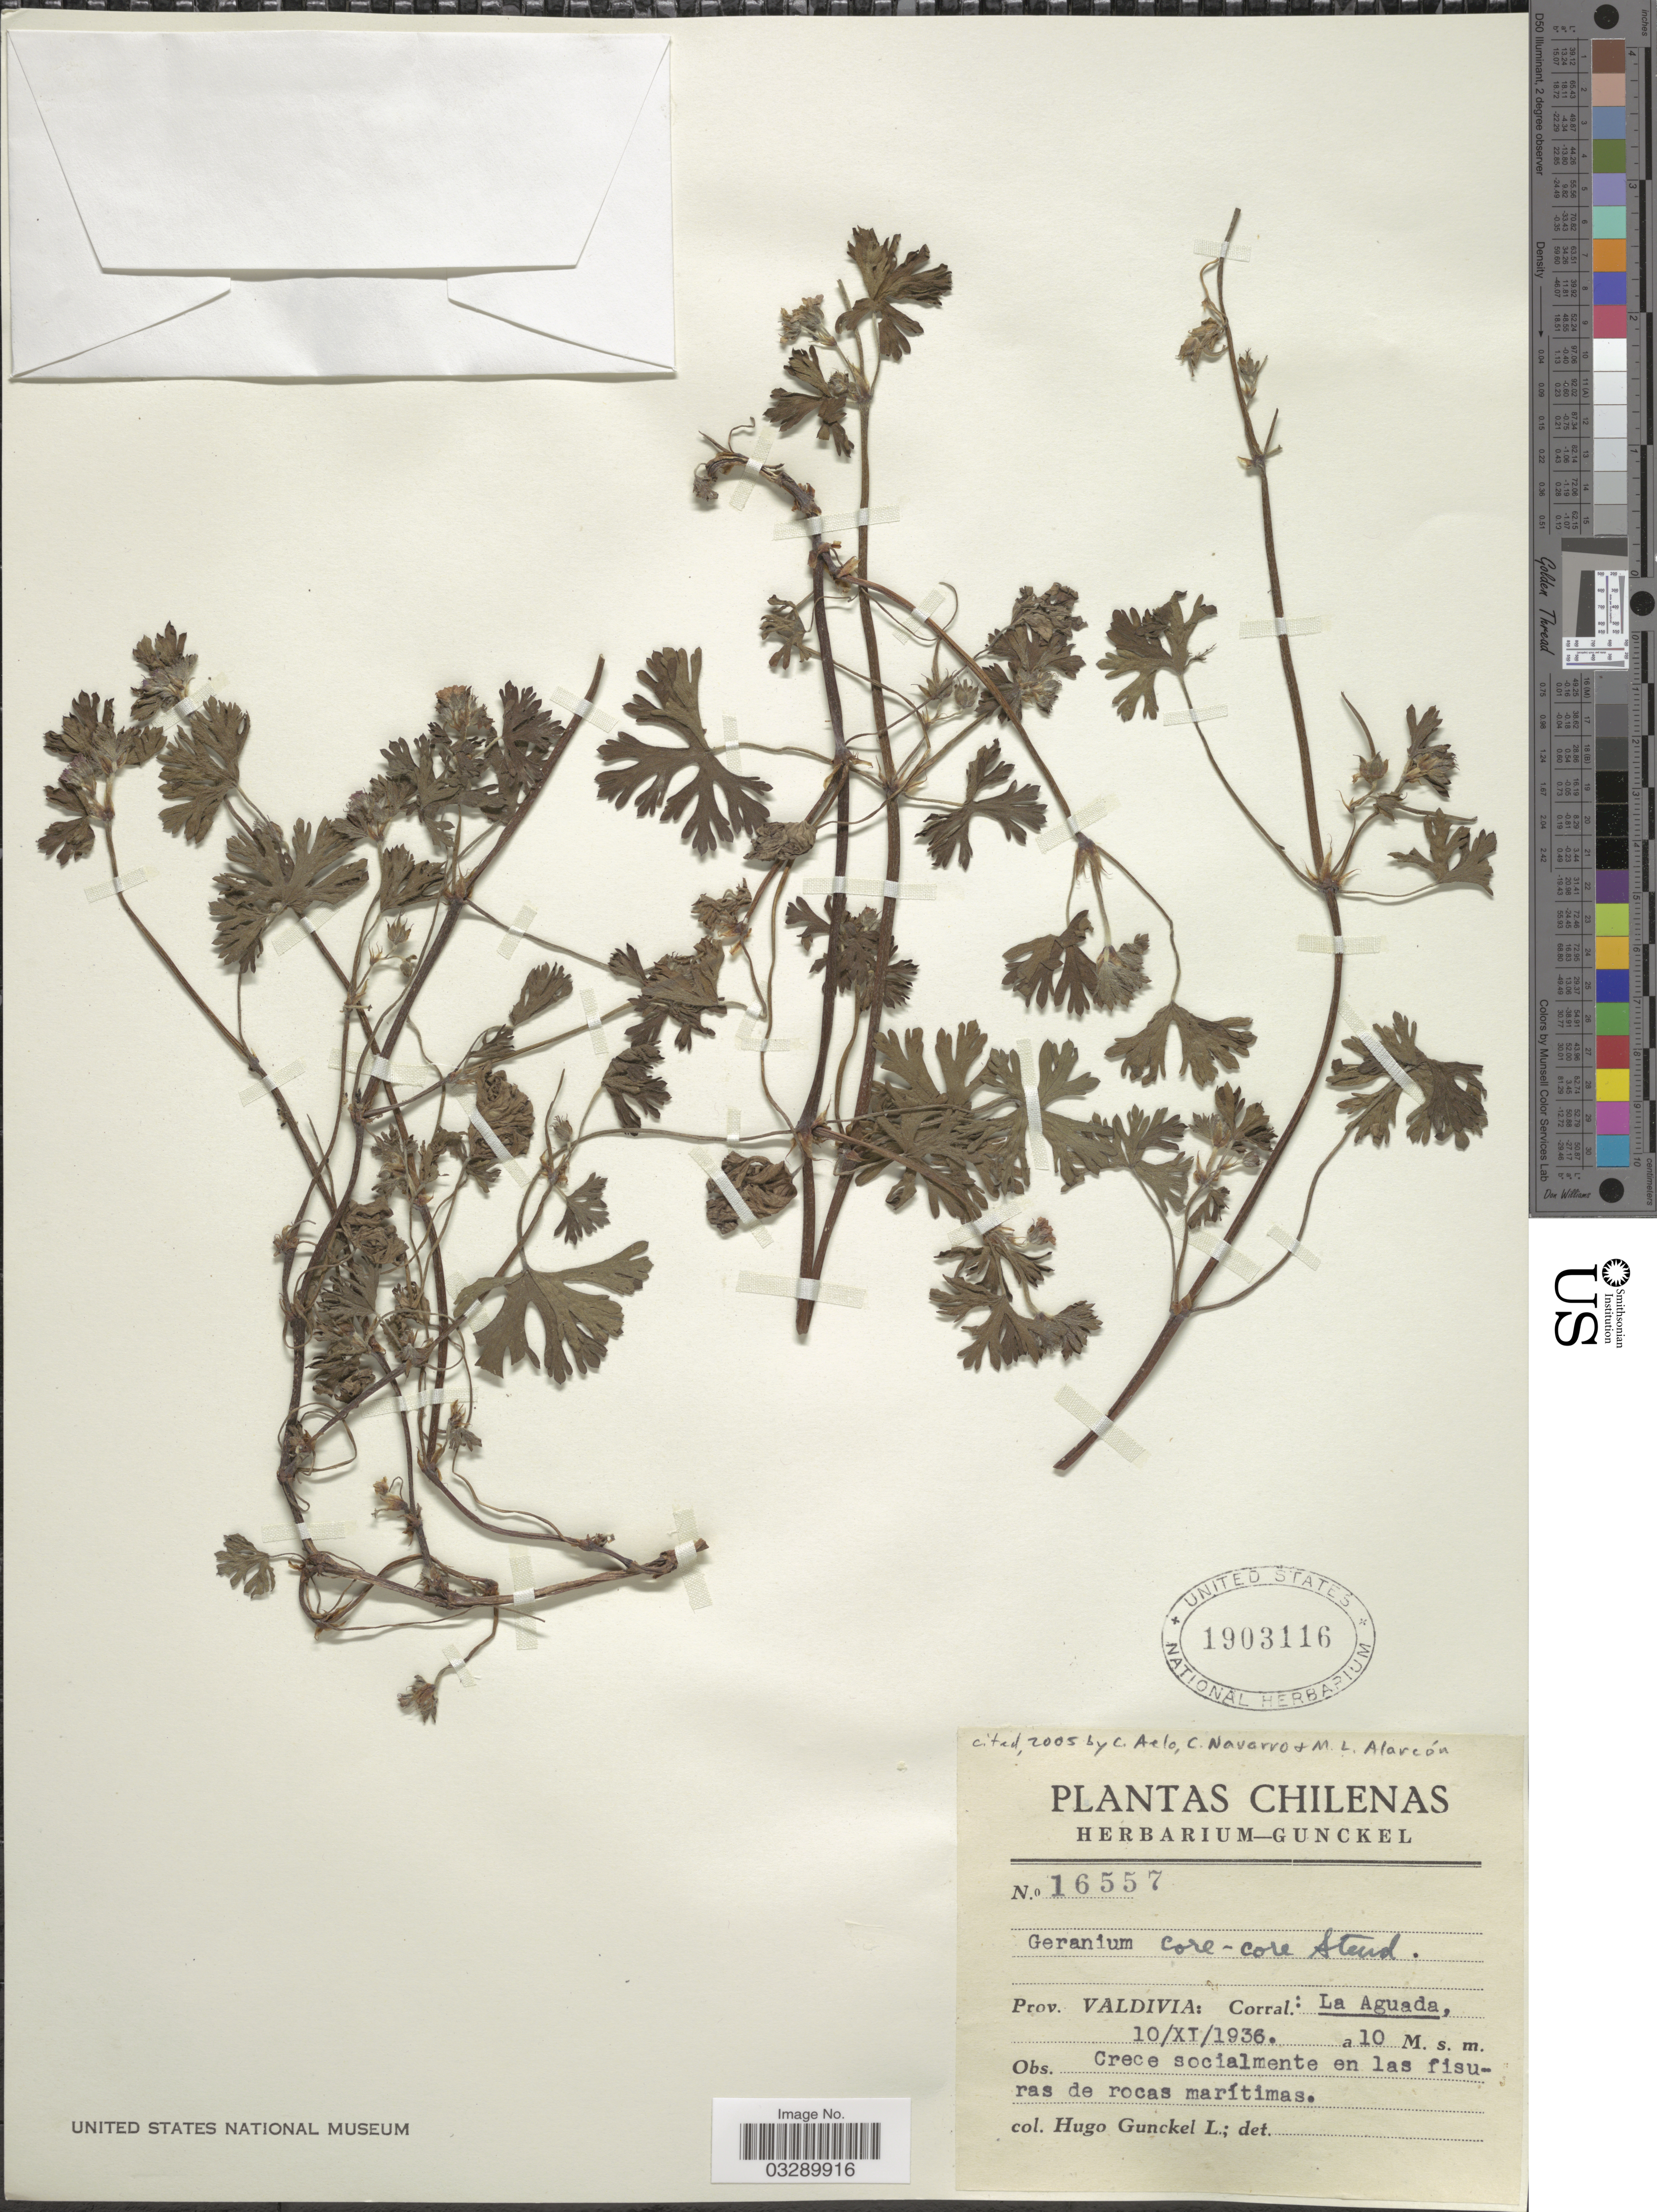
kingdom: Plantae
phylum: Tracheophyta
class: Magnoliopsida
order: Geraniales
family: Geraniaceae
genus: Geranium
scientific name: Geranium core-core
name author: Steud.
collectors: H. Gunckel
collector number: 16557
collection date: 1936-11-10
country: Chile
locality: Prov. Valdivia: Corral: La Aguada.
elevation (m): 10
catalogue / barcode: US 1903116